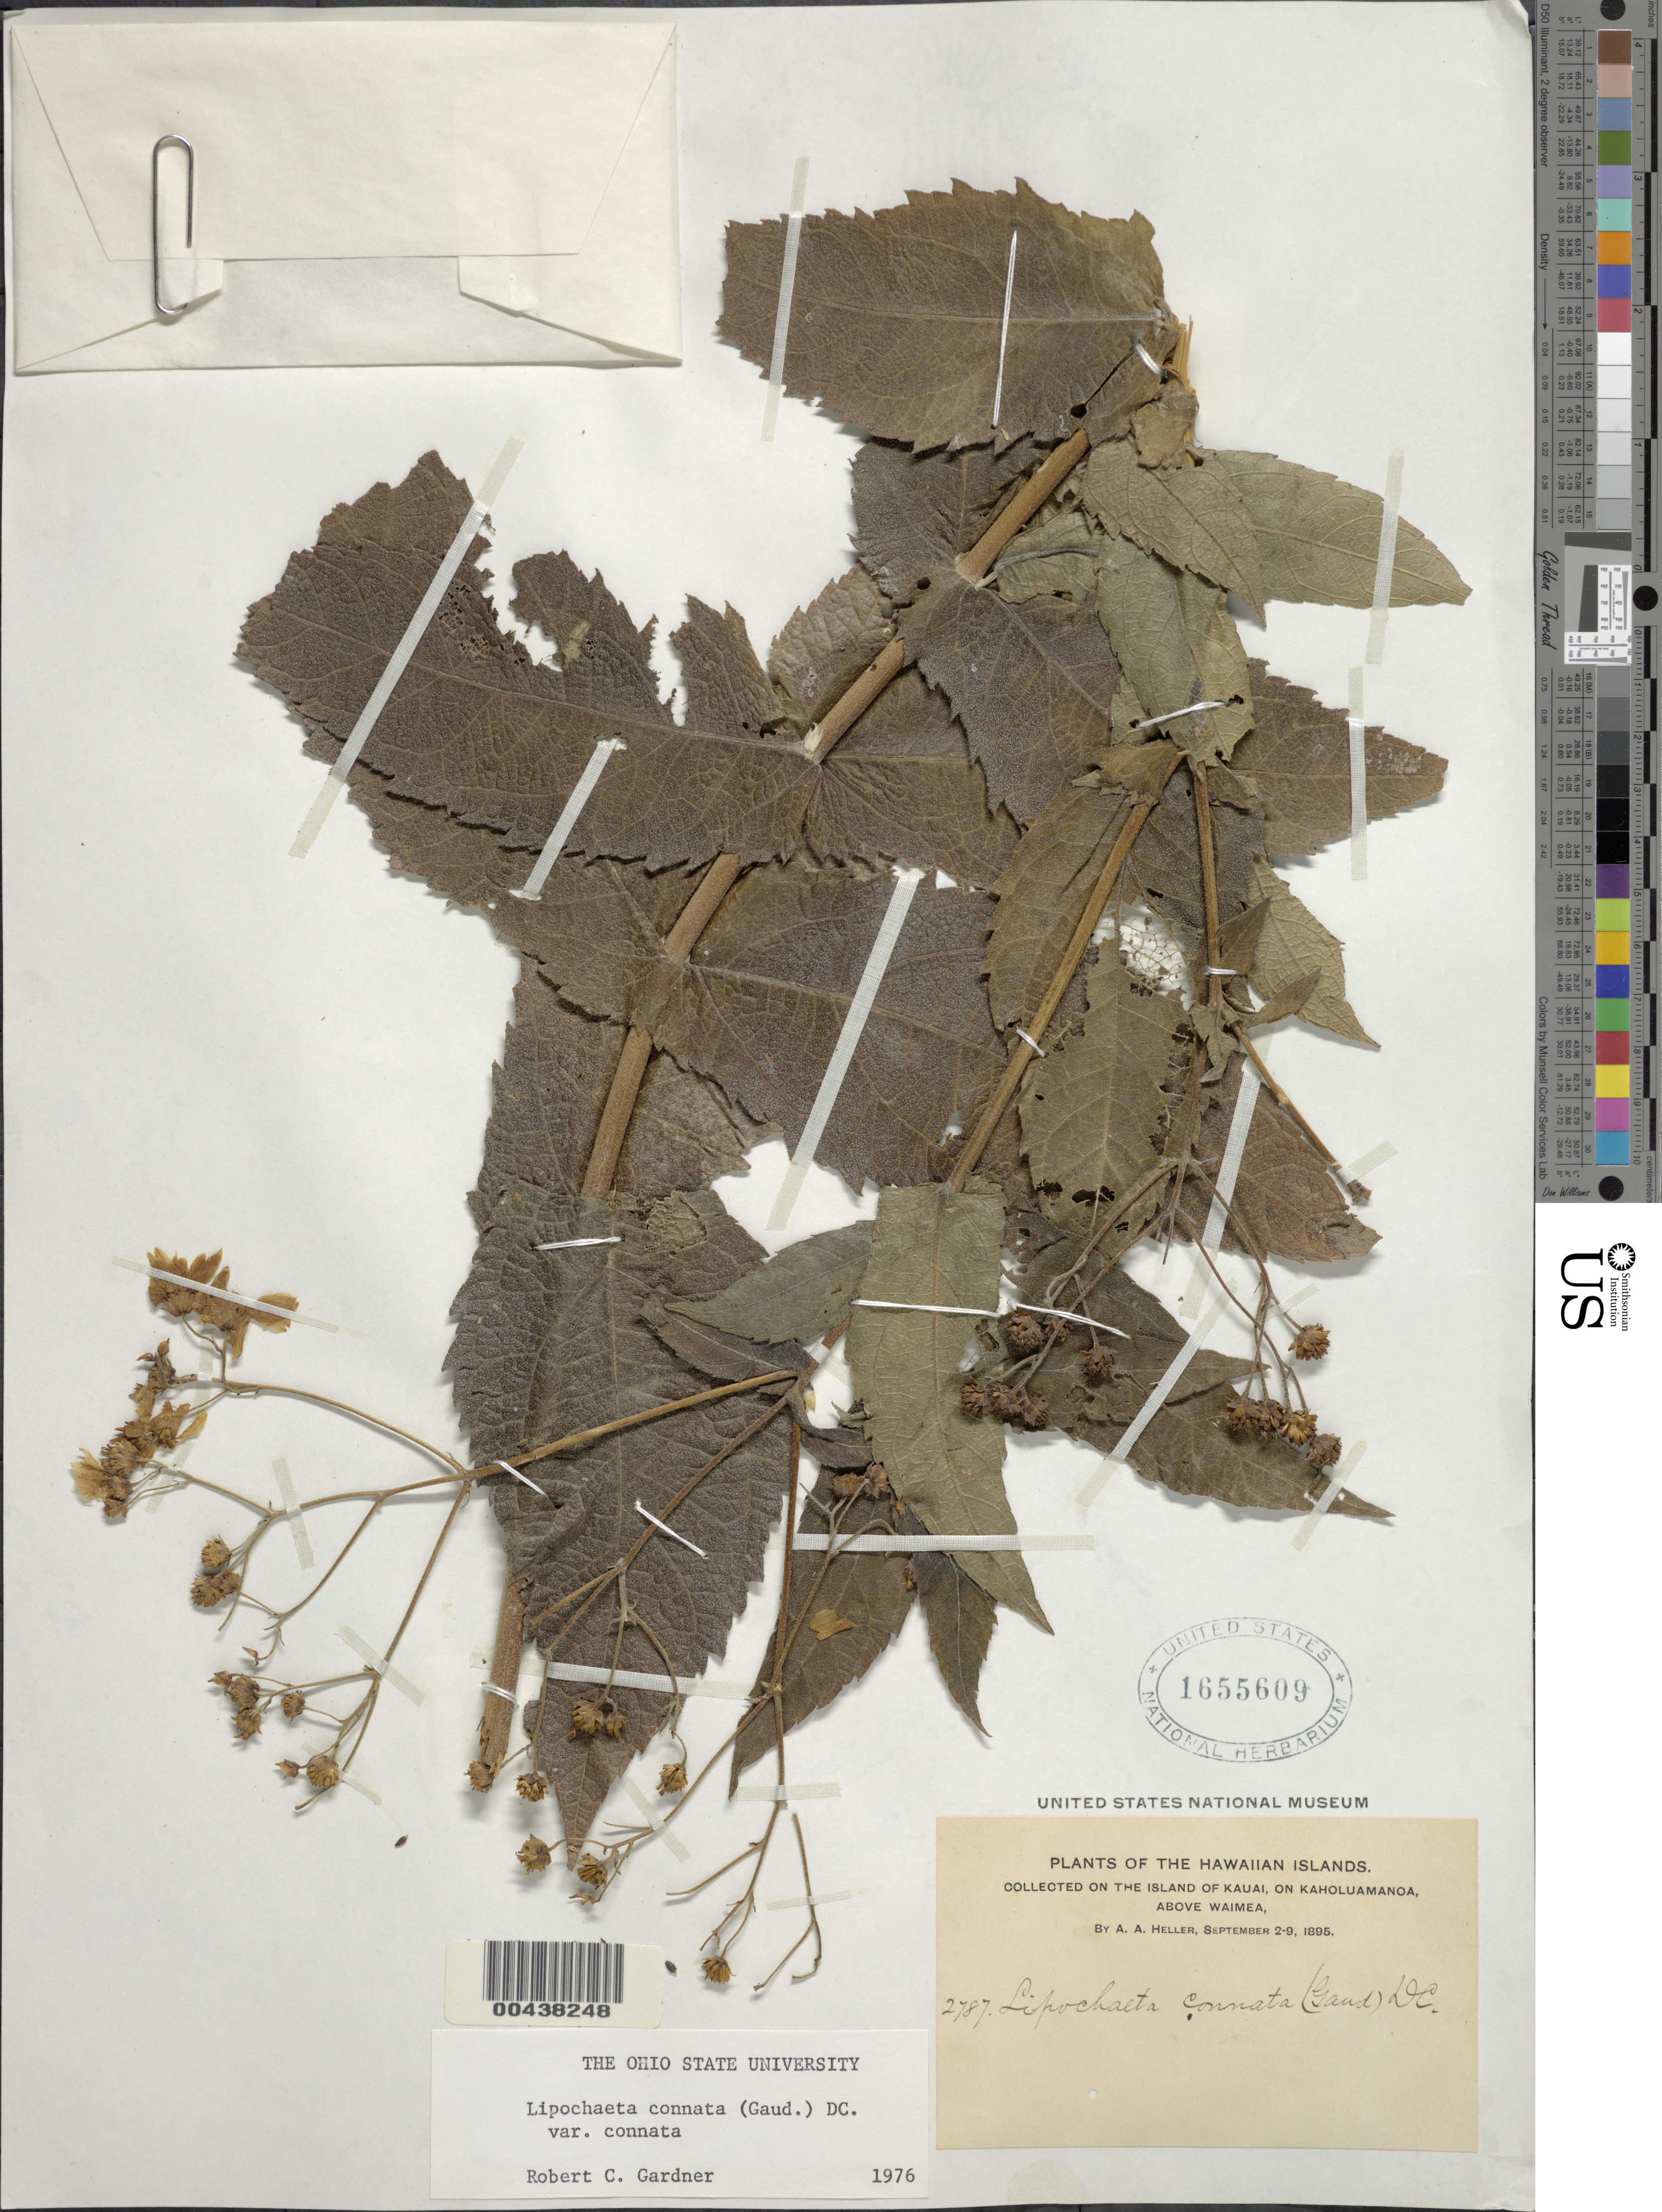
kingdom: Plantae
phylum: Tracheophyta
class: Magnoliopsida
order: Asterales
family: Asteraceae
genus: Lipochaeta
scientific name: Lipochaeta connata subsp. connata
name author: (Gaudich.) DC.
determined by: Gardner, R. C.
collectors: A. A. Heller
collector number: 2787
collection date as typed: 2 Sep 1895 to 9 Sep 1895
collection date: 1895-09-02/1895-09-09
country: United States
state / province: Hawaii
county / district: Kauai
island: Kaua'i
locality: On Kaholuamanoa, above Waimea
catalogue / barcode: US 1655609